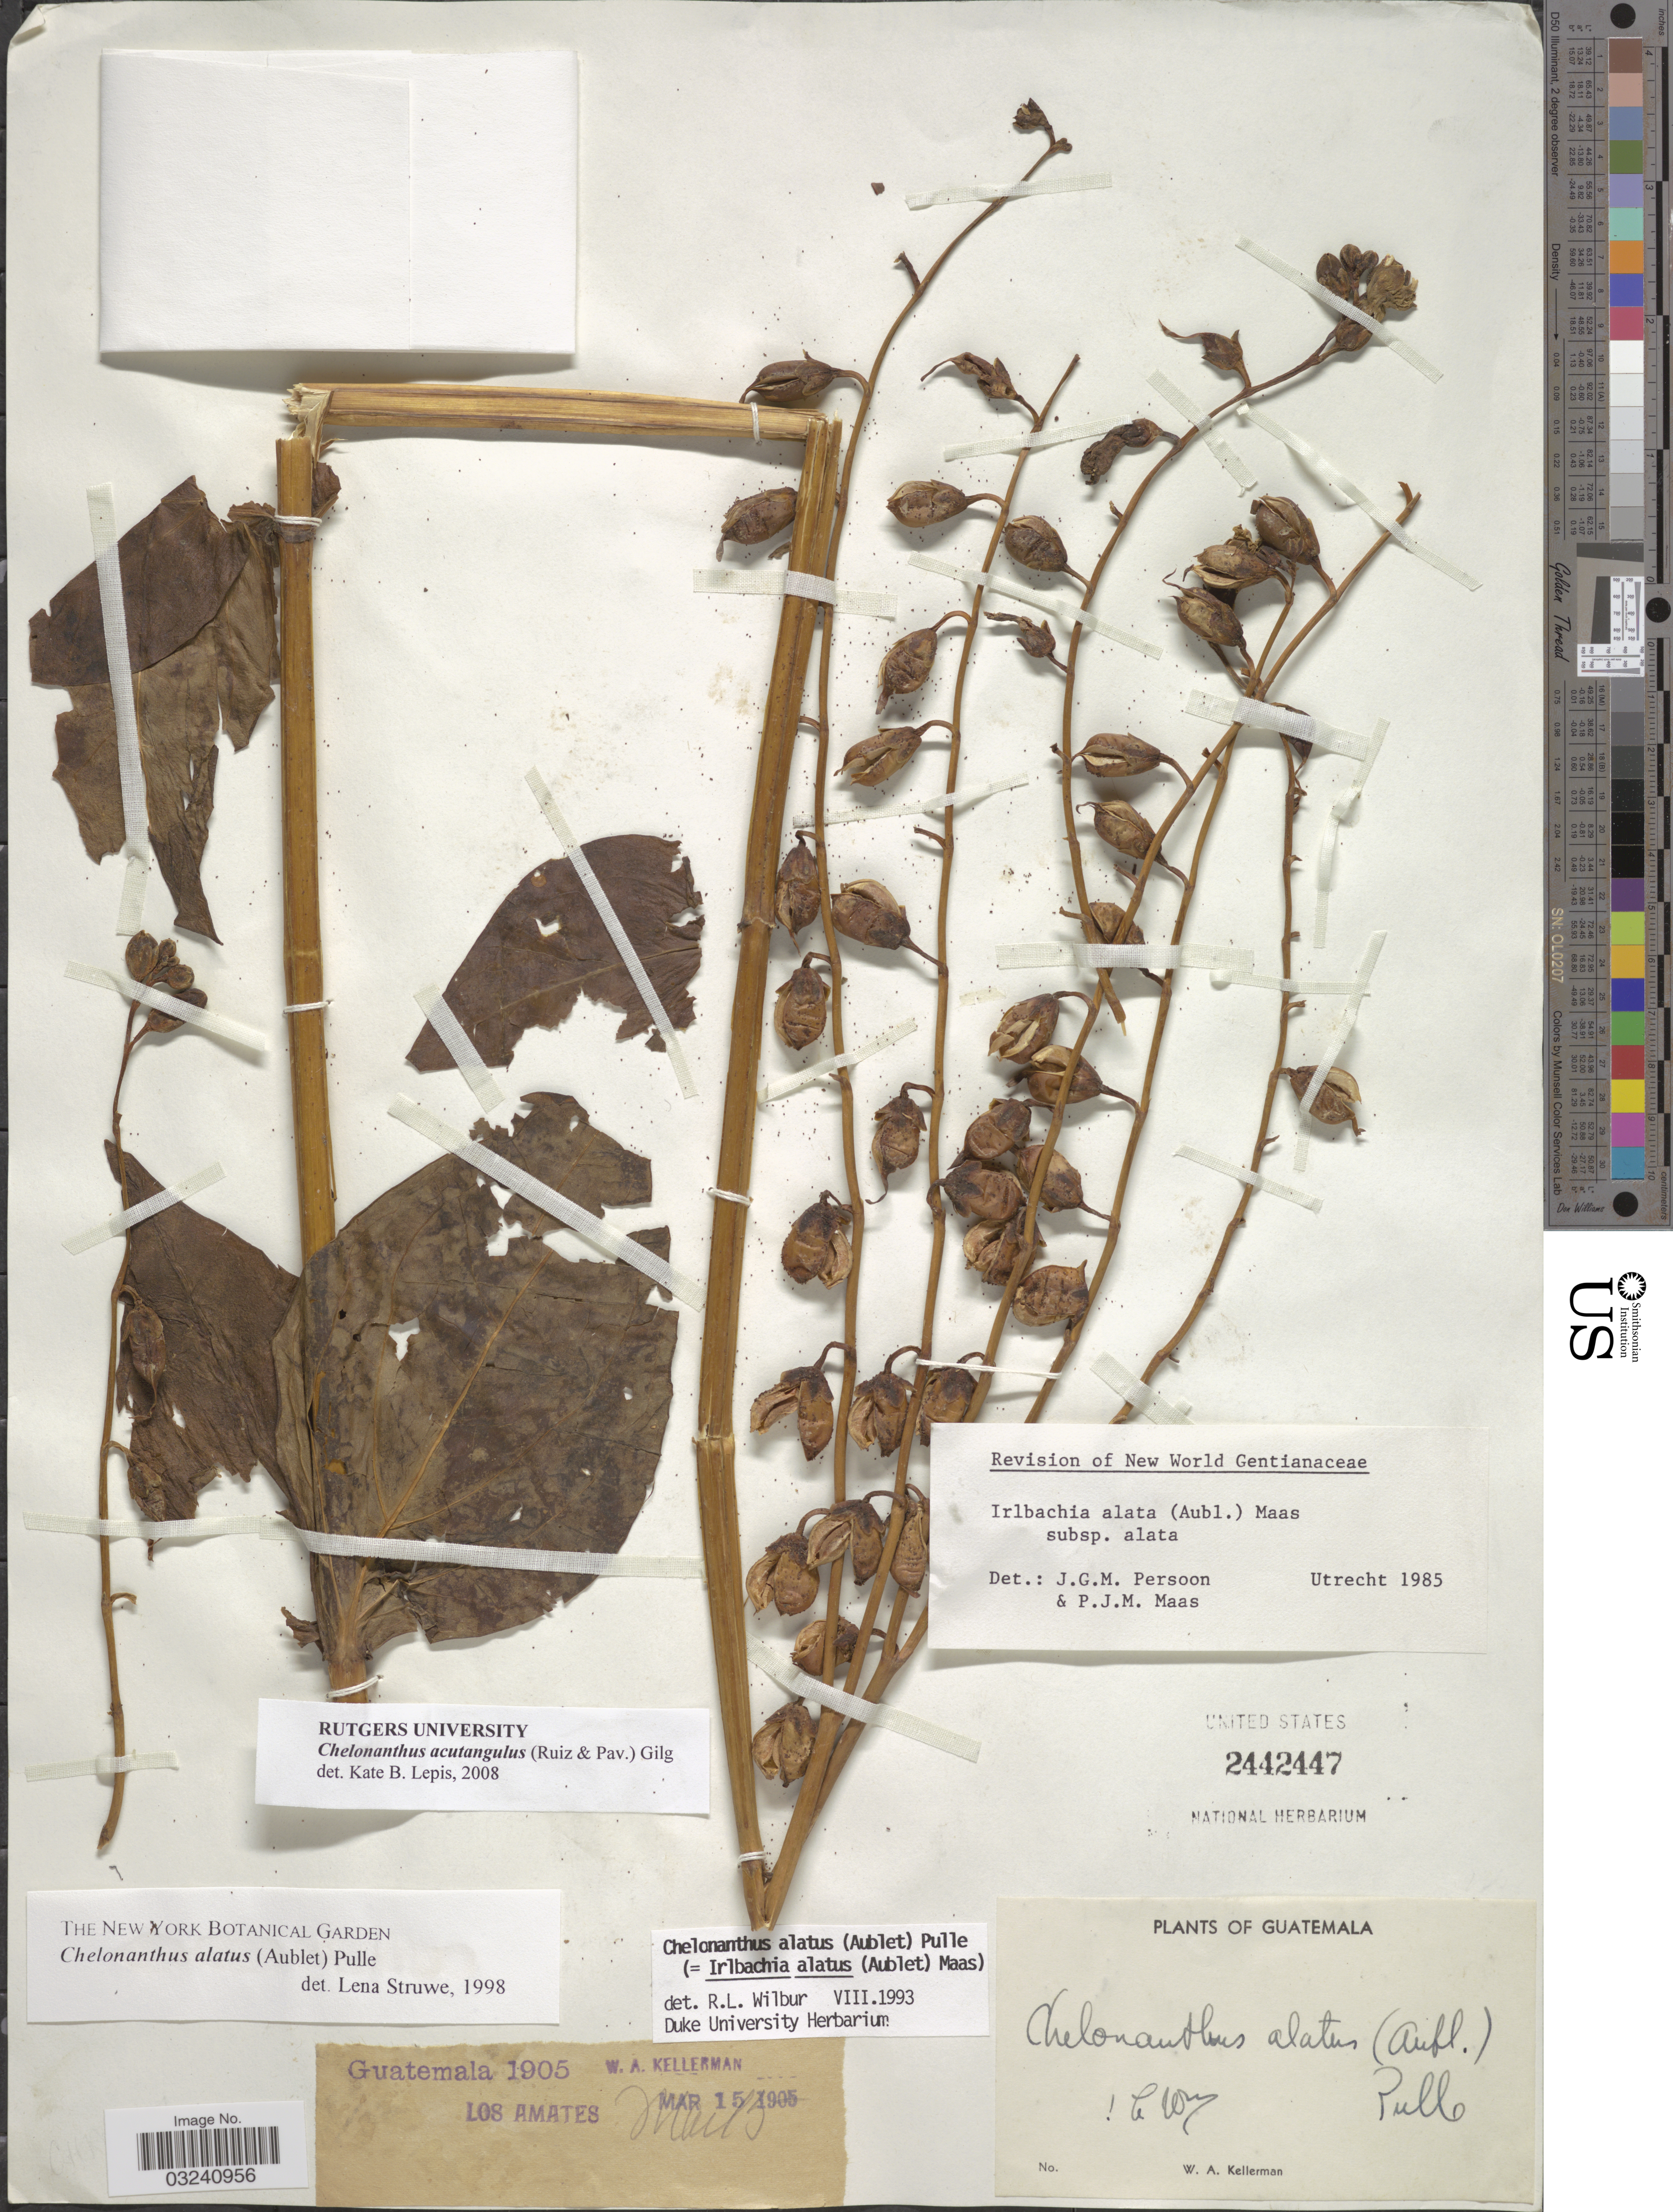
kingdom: Plantae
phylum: Tracheophyta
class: Magnoliopsida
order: Gentianales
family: Gentianaceae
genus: Chelonanthus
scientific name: Chelonanthus acutangulus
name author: (Ruiz & Pav.) Gilg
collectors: W. Kellerman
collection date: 1905-03-15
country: Guatemala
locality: Los Amates.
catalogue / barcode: US 2442447